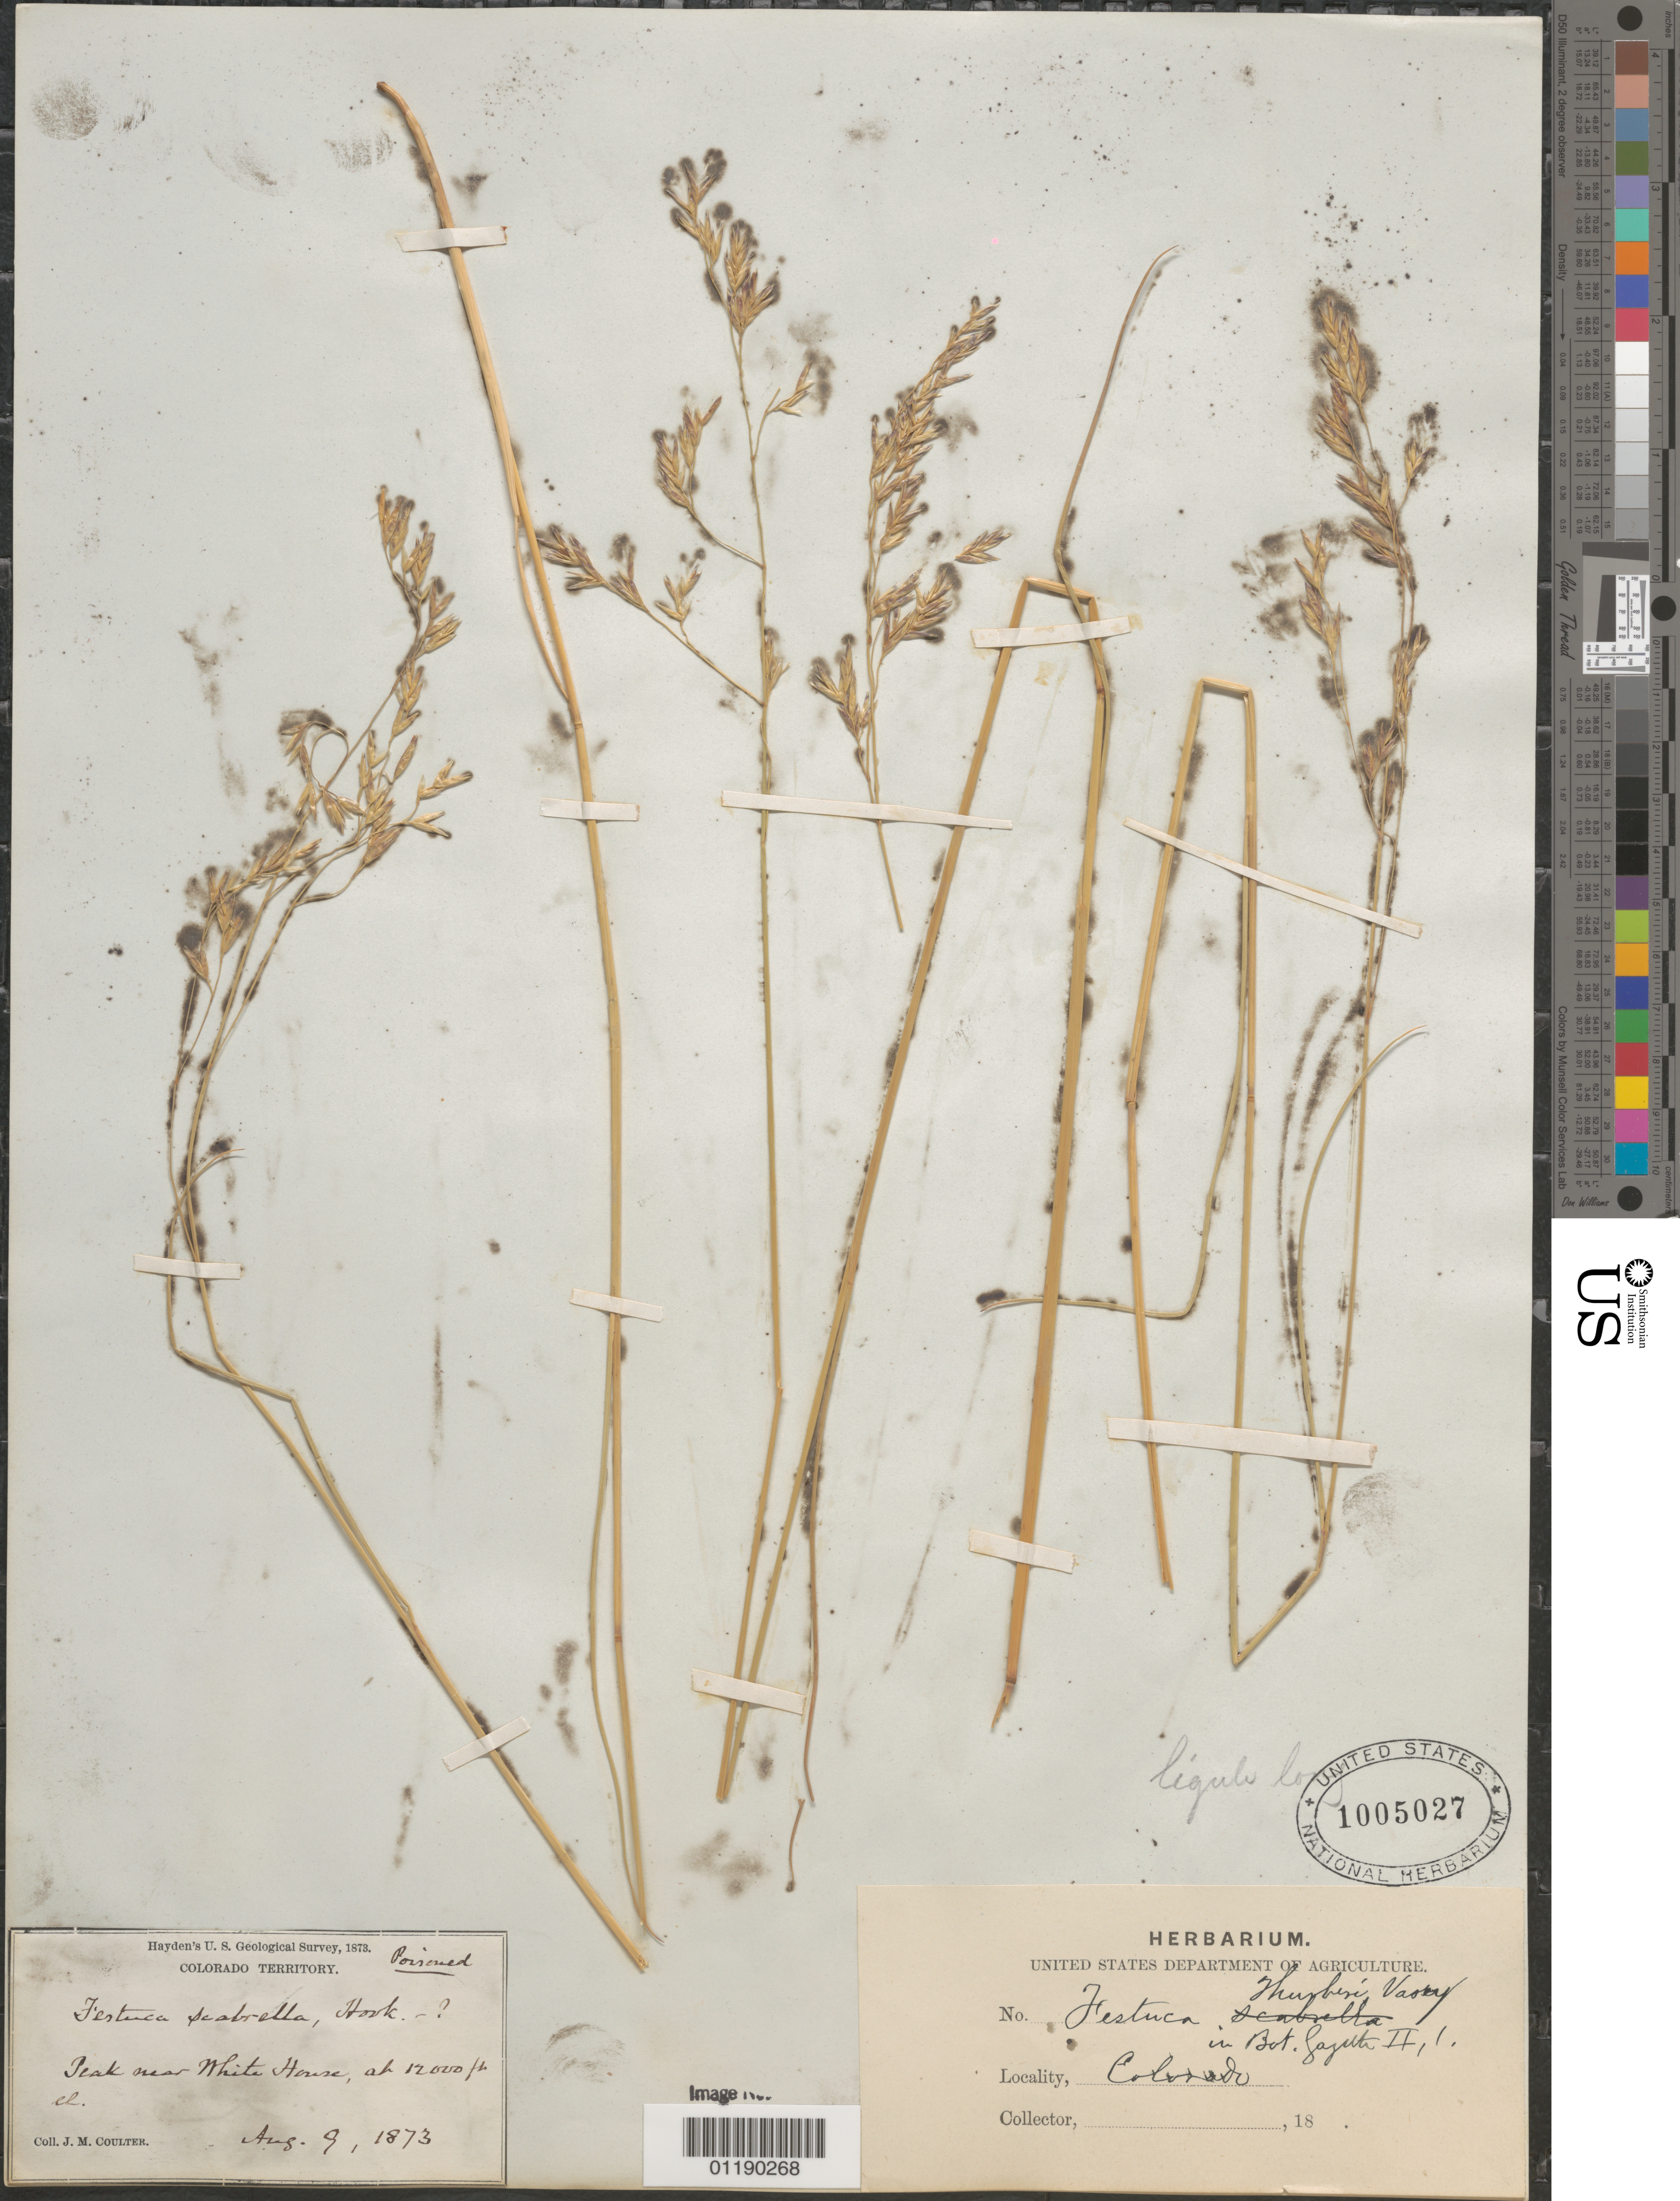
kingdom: Plantae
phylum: Tracheophyta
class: Liliopsida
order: Poales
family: Poaceae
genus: Festuca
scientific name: Festuca thurberi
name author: Vasey in G.M. Wheeler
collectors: J. M. Coulter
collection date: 1873-08-09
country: United States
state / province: Colorado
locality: Peak near White House.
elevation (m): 3658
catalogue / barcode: US 1005027